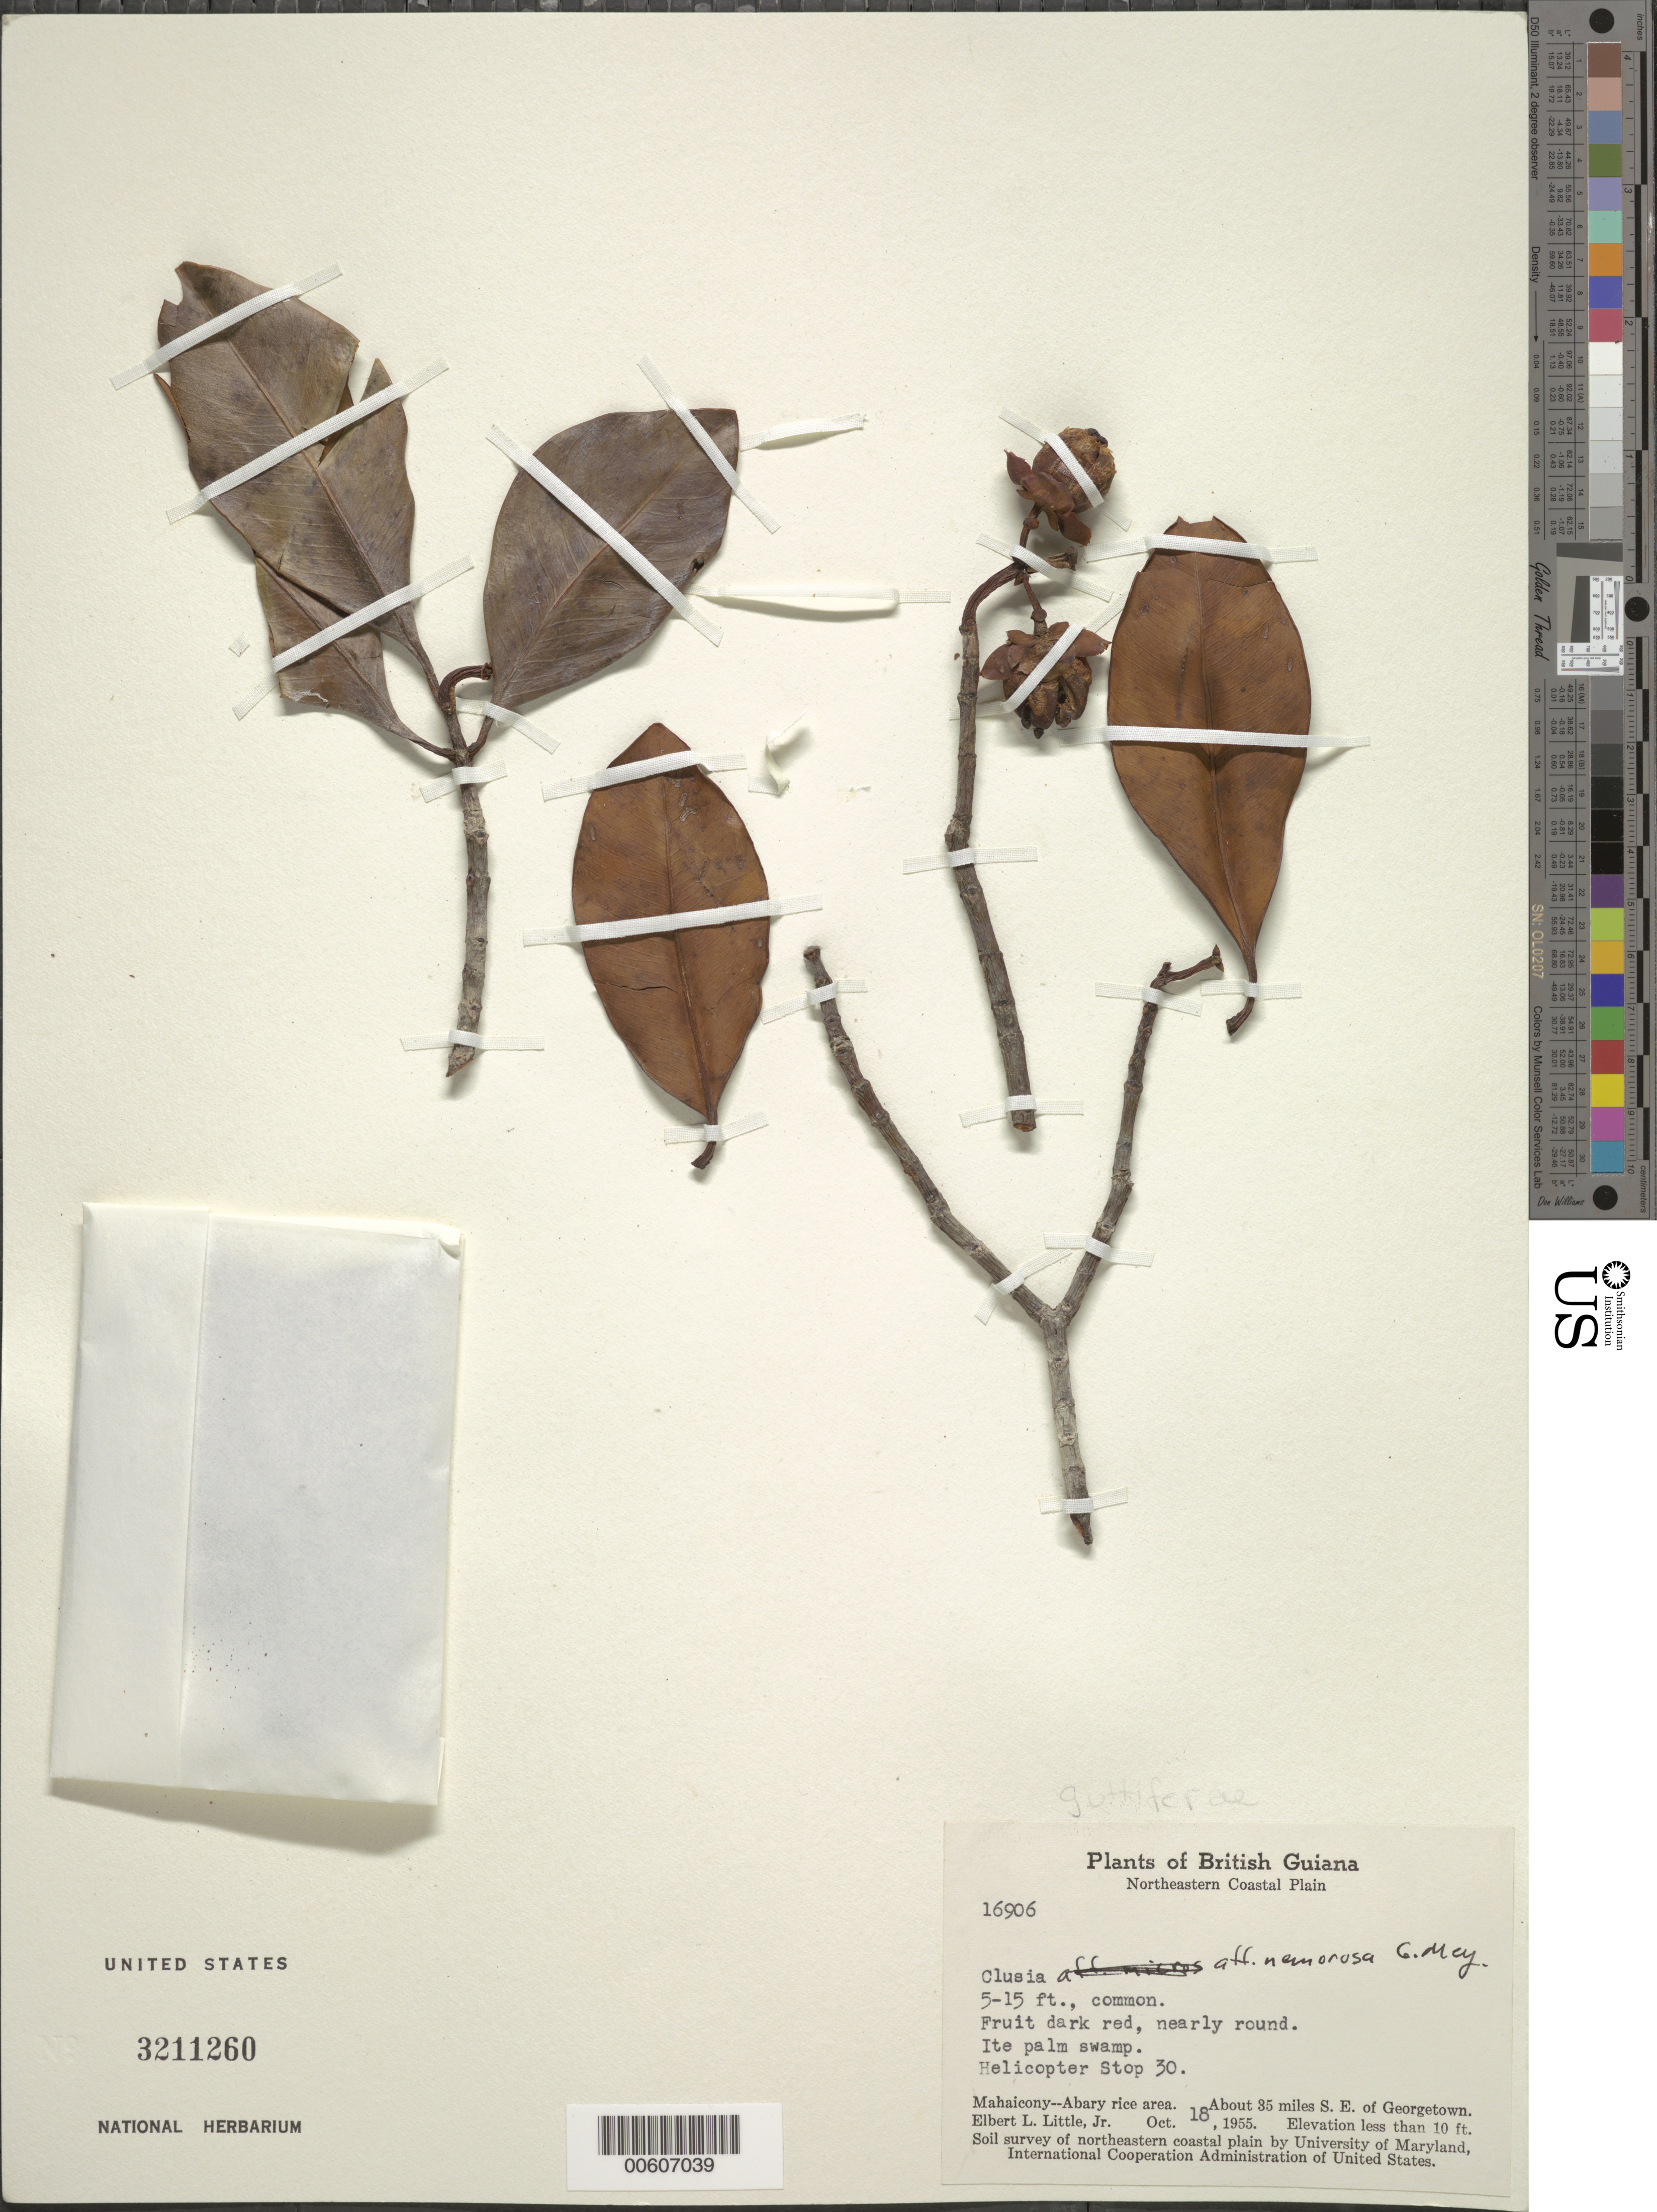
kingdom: Plantae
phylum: Tracheophyta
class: Magnoliopsida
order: Malpighiales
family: Clusiaceae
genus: Clusia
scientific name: Clusia nemorosa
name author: G. Mey.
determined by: Pipoly, J. J., III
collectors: E. L. Little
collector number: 16906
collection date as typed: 18-Oct-55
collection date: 1955-10-18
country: Guyana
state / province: Mahaica-Berbice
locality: Mahaicony-Abary rice area, E bank Demerara R., about 35 mi. SE of Georgetown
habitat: Ite palm swamp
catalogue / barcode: US 3211260